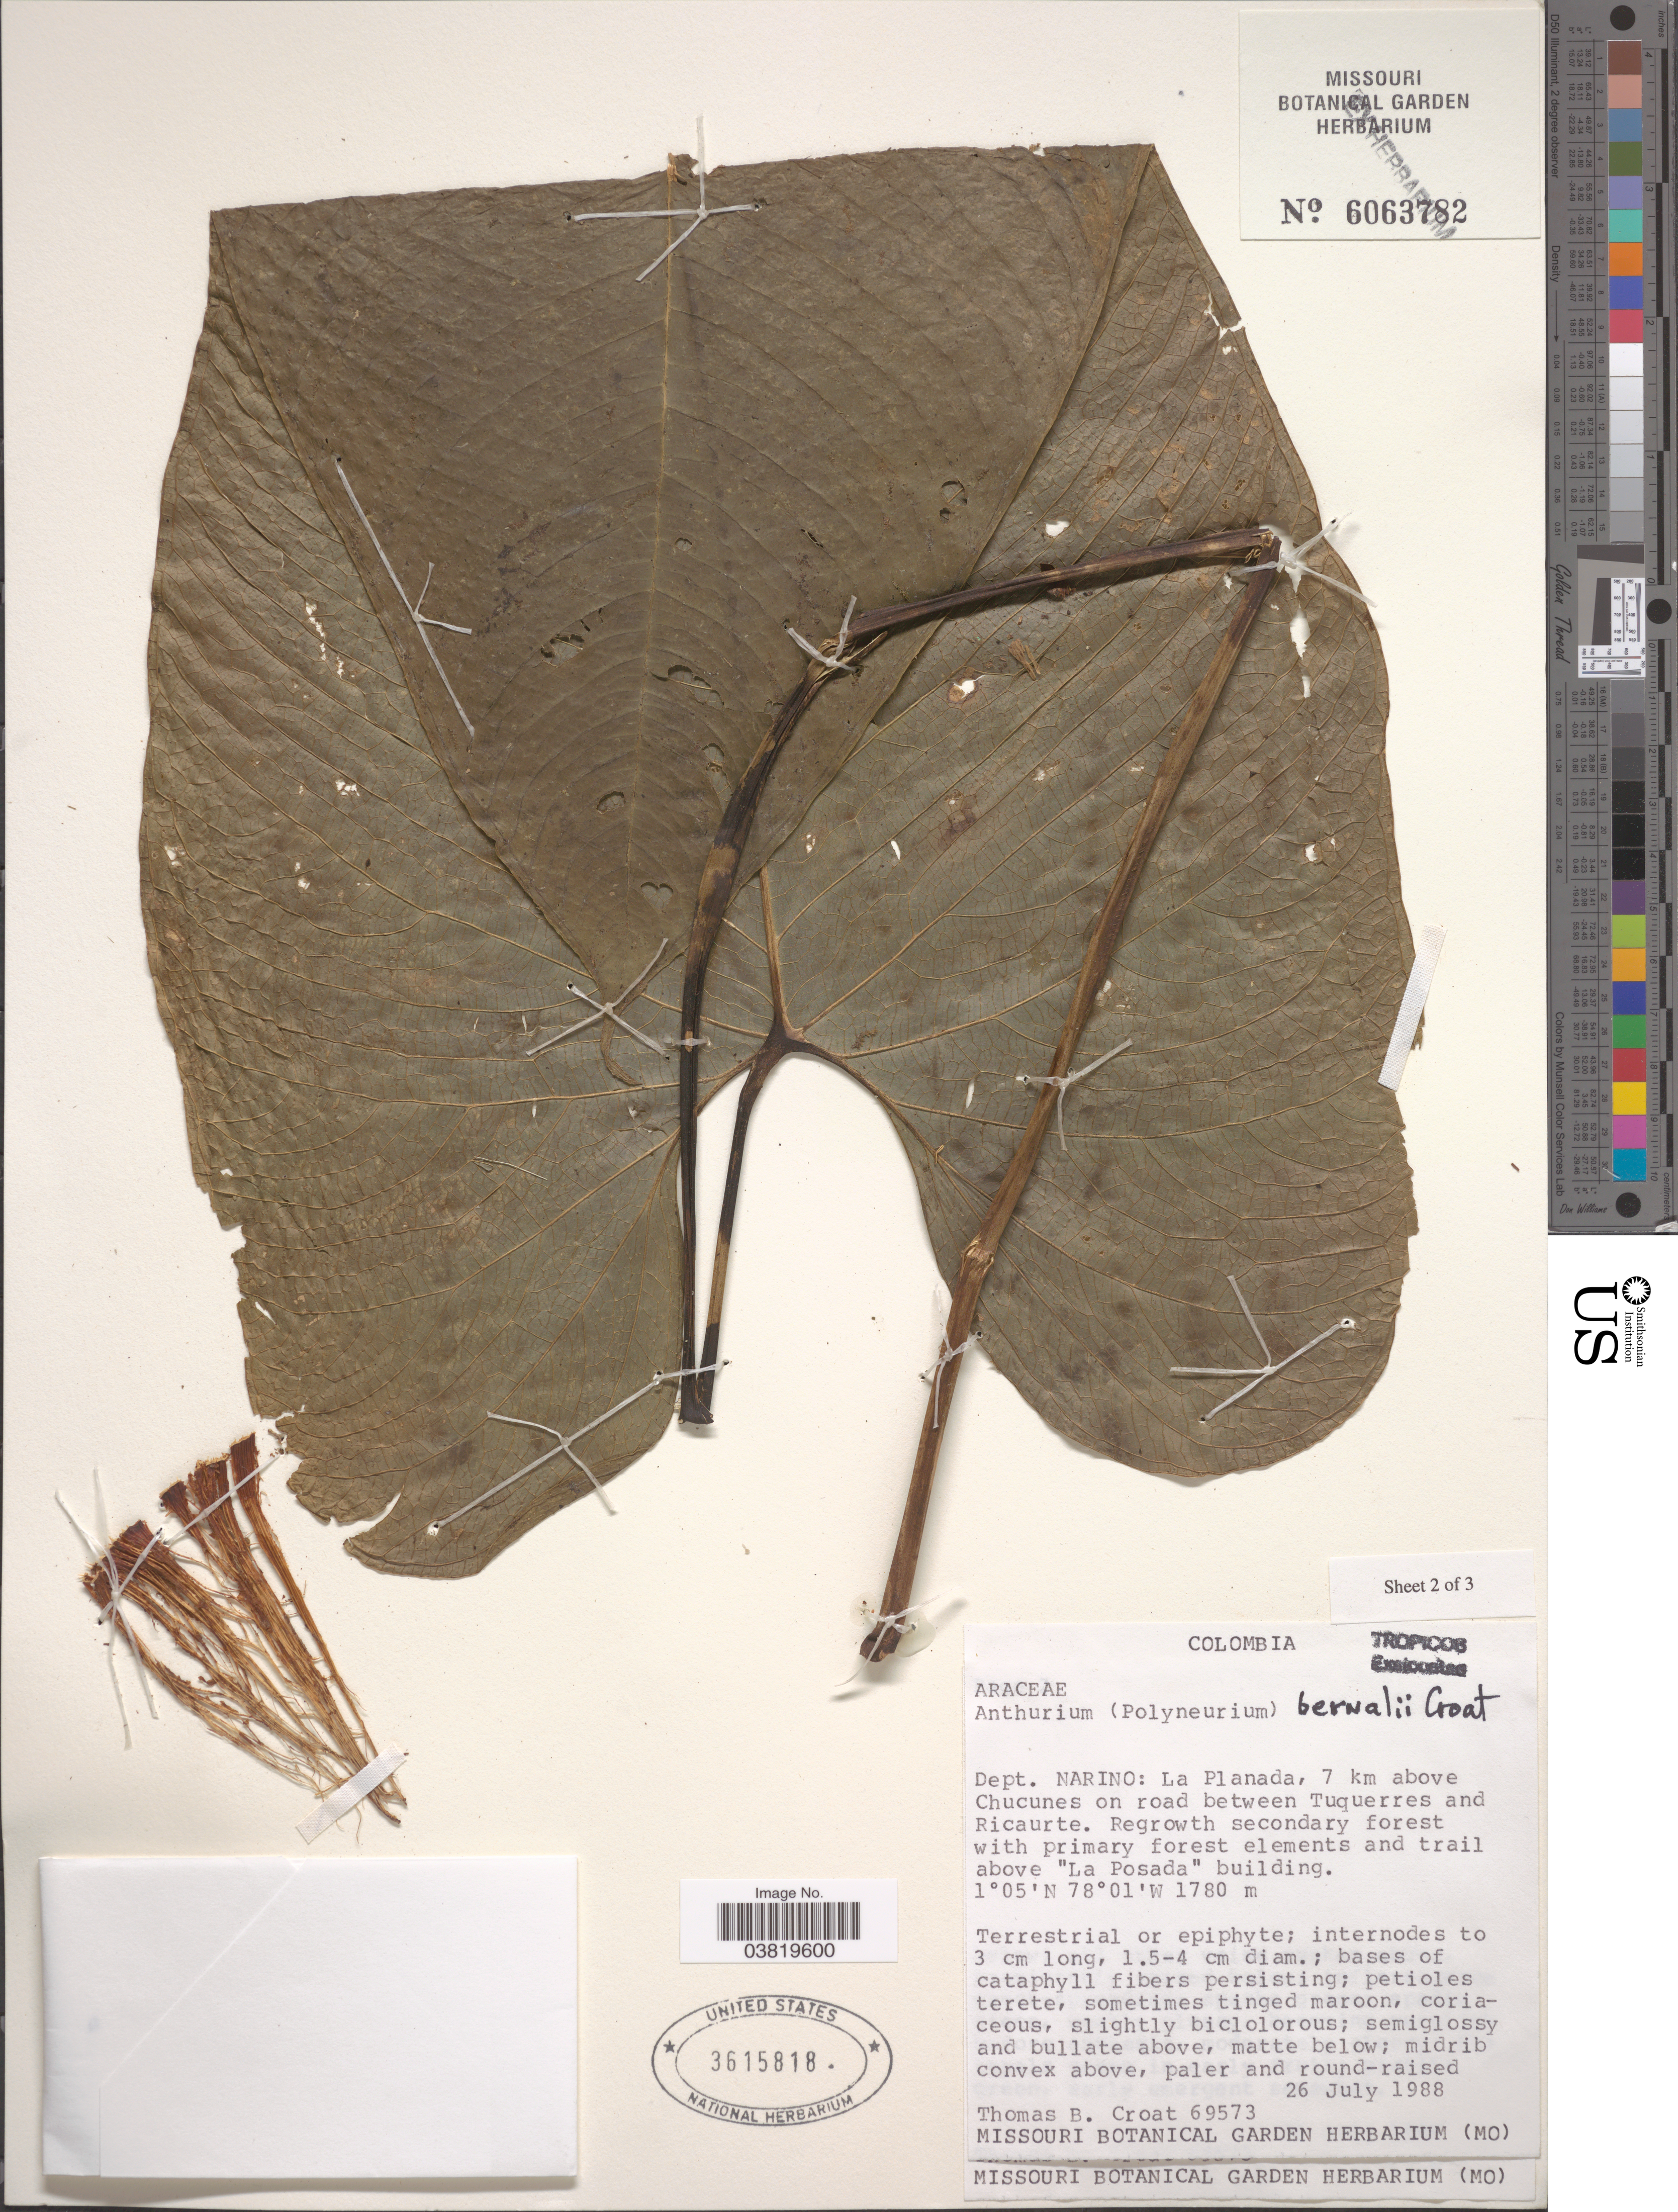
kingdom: Plantae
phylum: Tracheophyta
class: Liliopsida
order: Alismatales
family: Araceae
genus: Anthurium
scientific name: Anthurium bernalii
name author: Croat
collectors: T. B. Croat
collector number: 69573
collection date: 1988-07-26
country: Colombia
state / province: Nariño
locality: Dept. Narino: La Planada, 7 km above Chucunes on road between Tuquerres and Ricaurte. Trail above 'La Posada' building.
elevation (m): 1780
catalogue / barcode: US 3615818